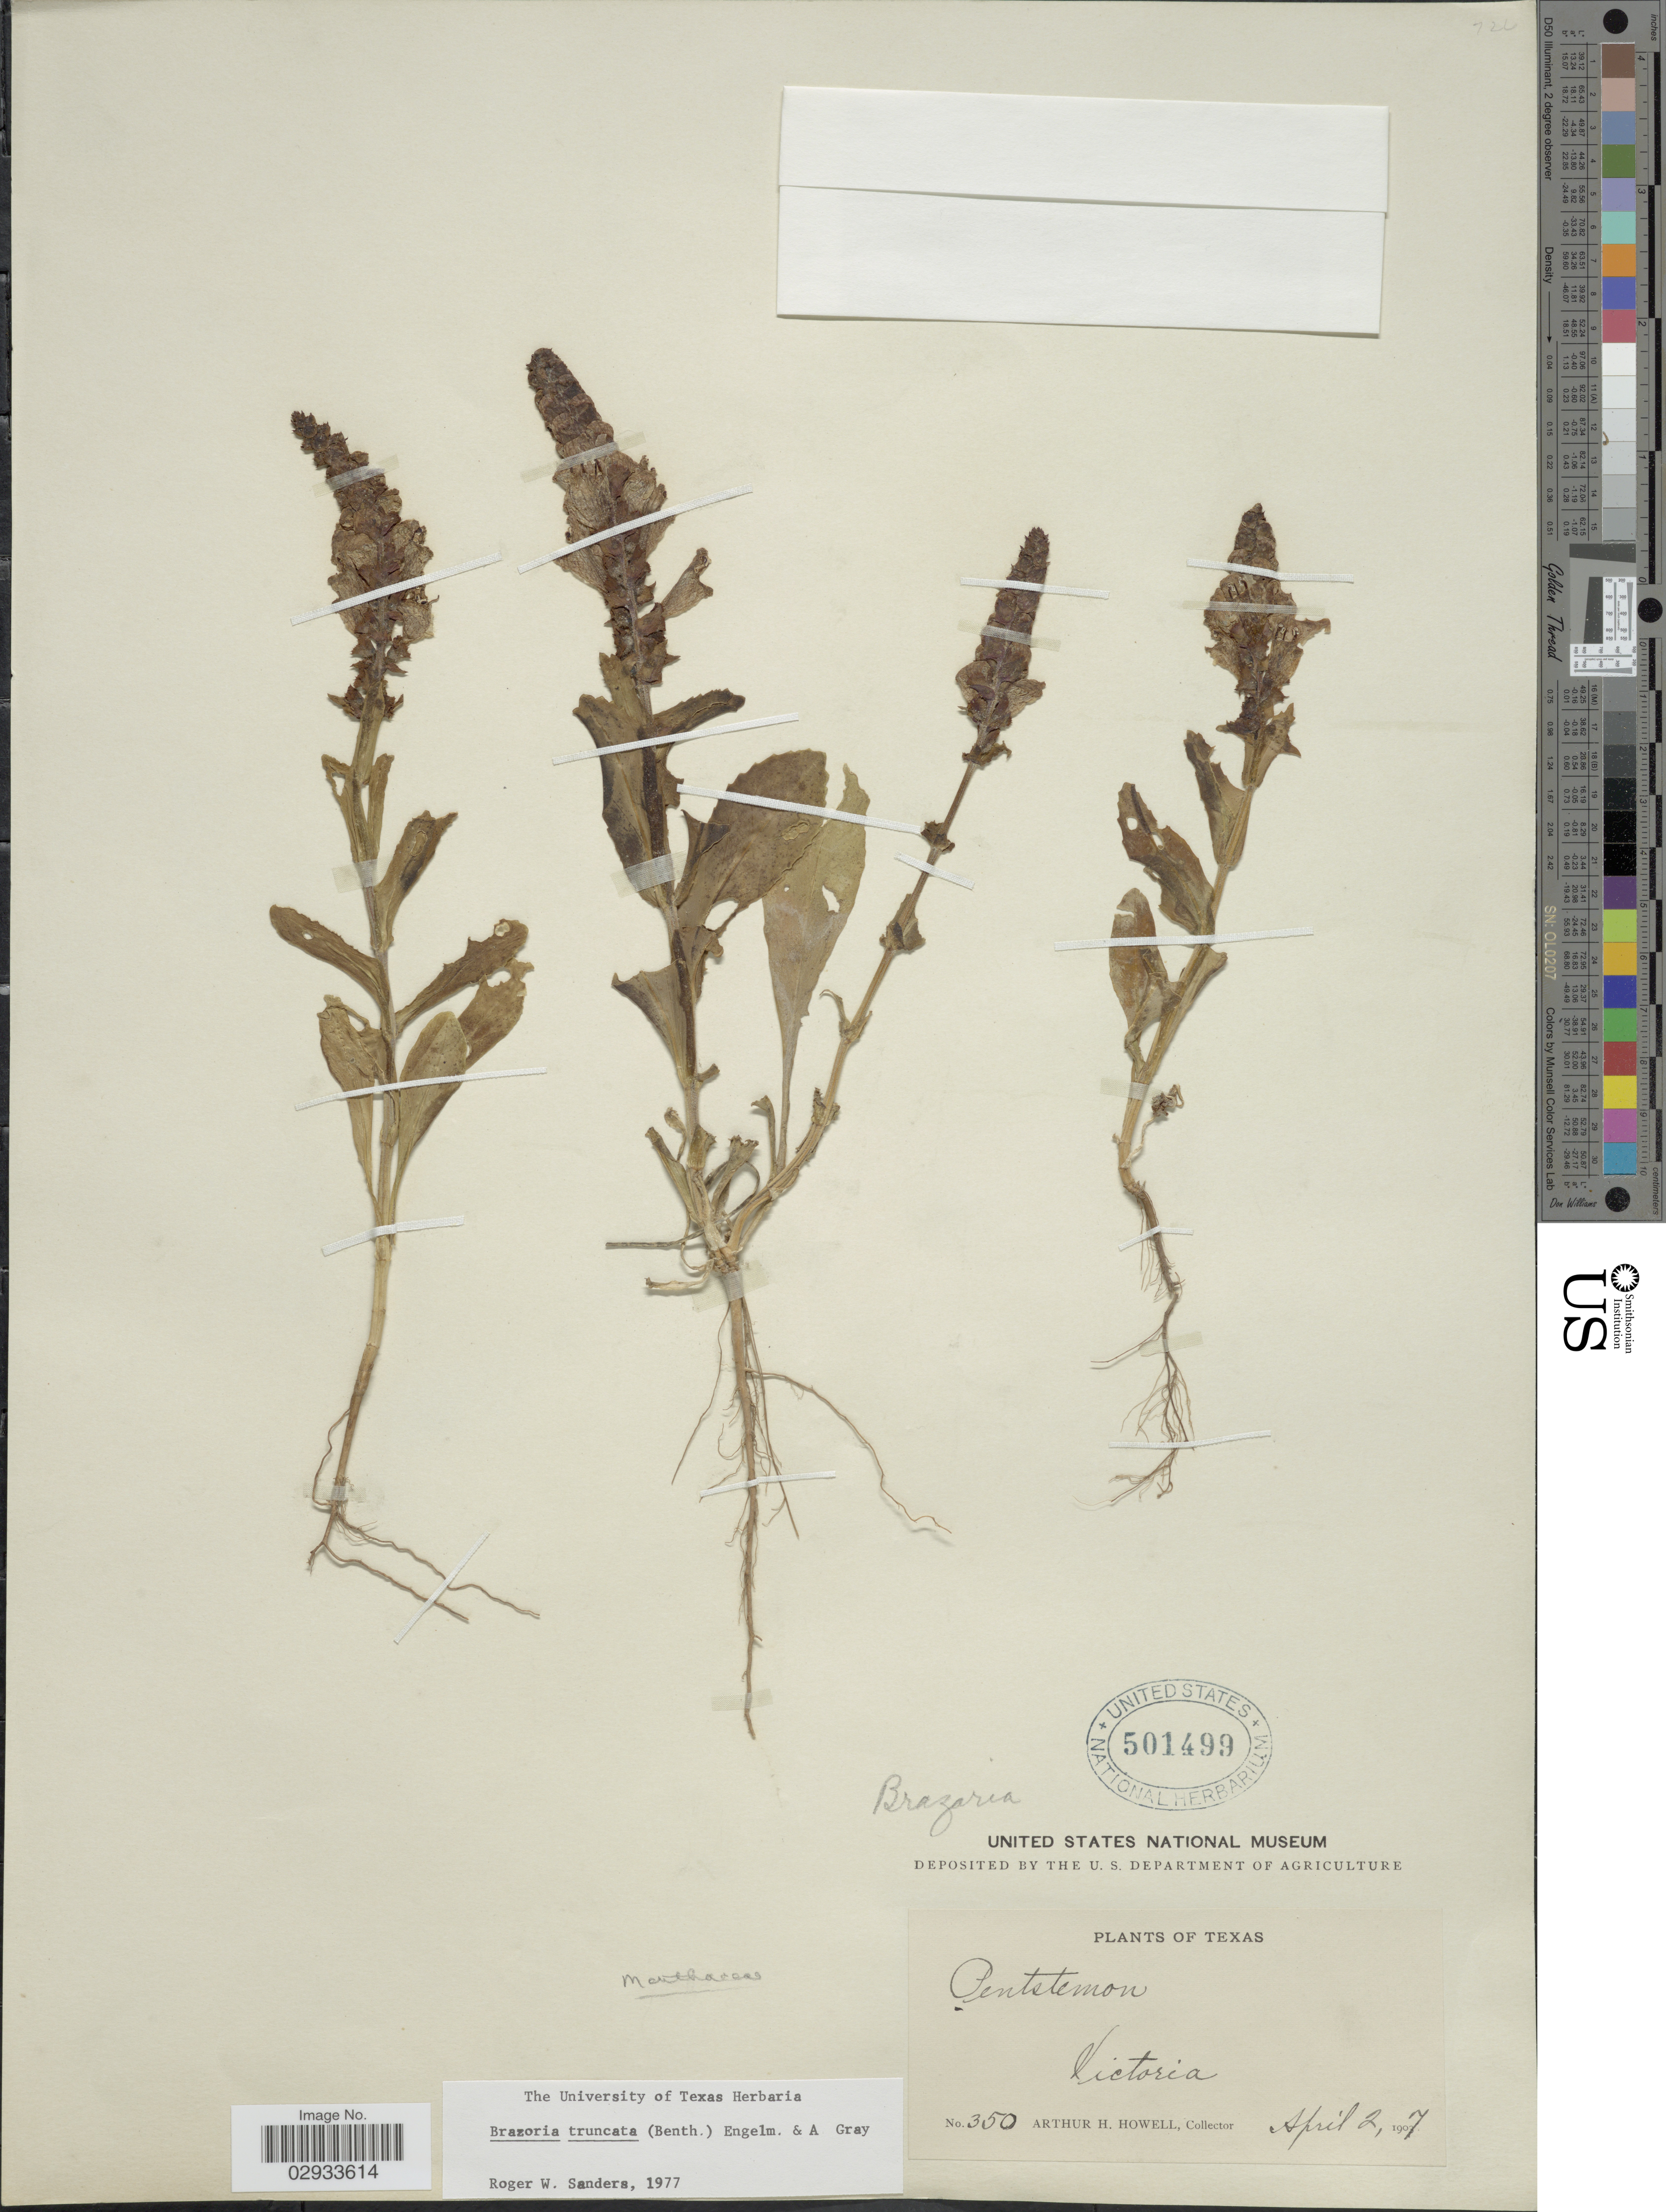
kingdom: Plantae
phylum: Tracheophyta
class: Magnoliopsida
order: Lamiales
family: Lamiaceae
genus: Brazoria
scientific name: Brazoria truncata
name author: (Benth.) Engelm. & A. Gray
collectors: A. H. Howell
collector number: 350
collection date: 1907-04-02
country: United States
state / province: Texas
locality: Victoria.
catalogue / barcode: US 501499